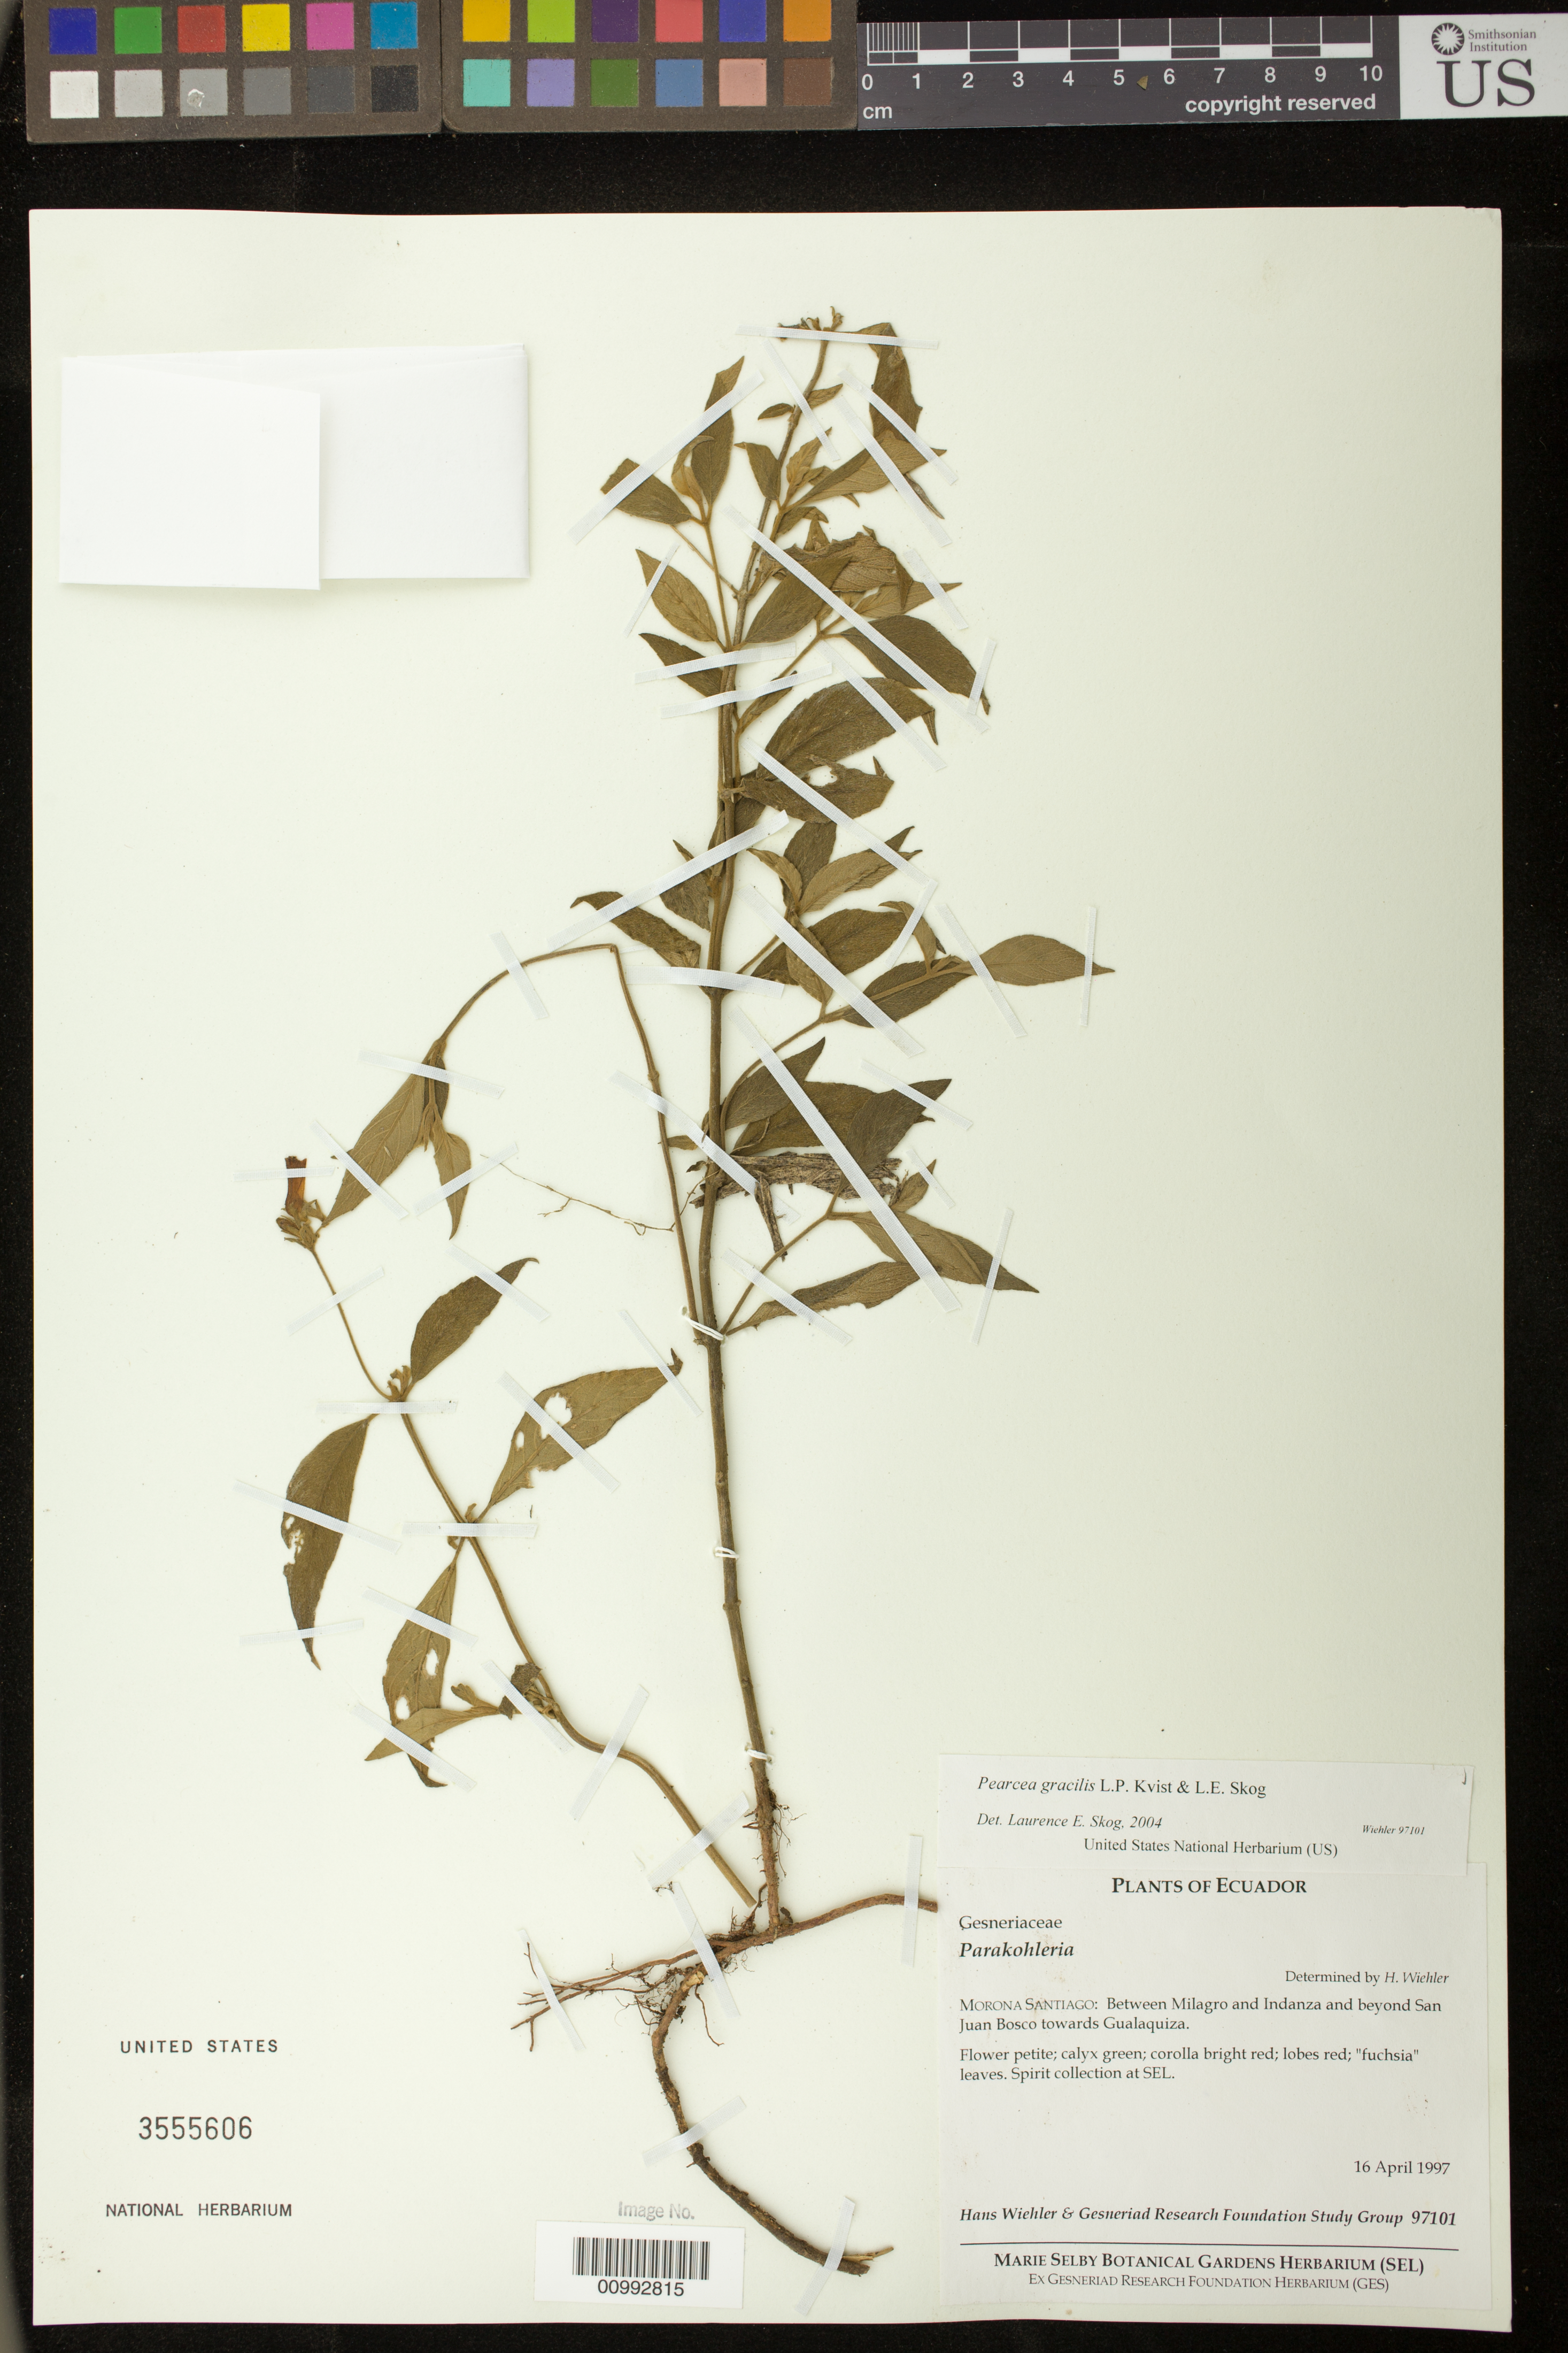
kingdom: Plantae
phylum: Tracheophyta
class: Magnoliopsida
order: Lamiales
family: Gesneriaceae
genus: Pearcea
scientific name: Pearcea gracilis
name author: L.P. Kvist & L.E. Skog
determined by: Skog, Laurence E.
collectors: H. J. Wiehler & GRF Study Group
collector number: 97101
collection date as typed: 16 Apr 1997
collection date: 1997-04-16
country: Ecuador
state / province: Morona-Santiago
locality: Morona-Santiago: between Milagro and Indanza and beyond San Juan Bosco towards Gualaquiza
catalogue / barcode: US 3555606